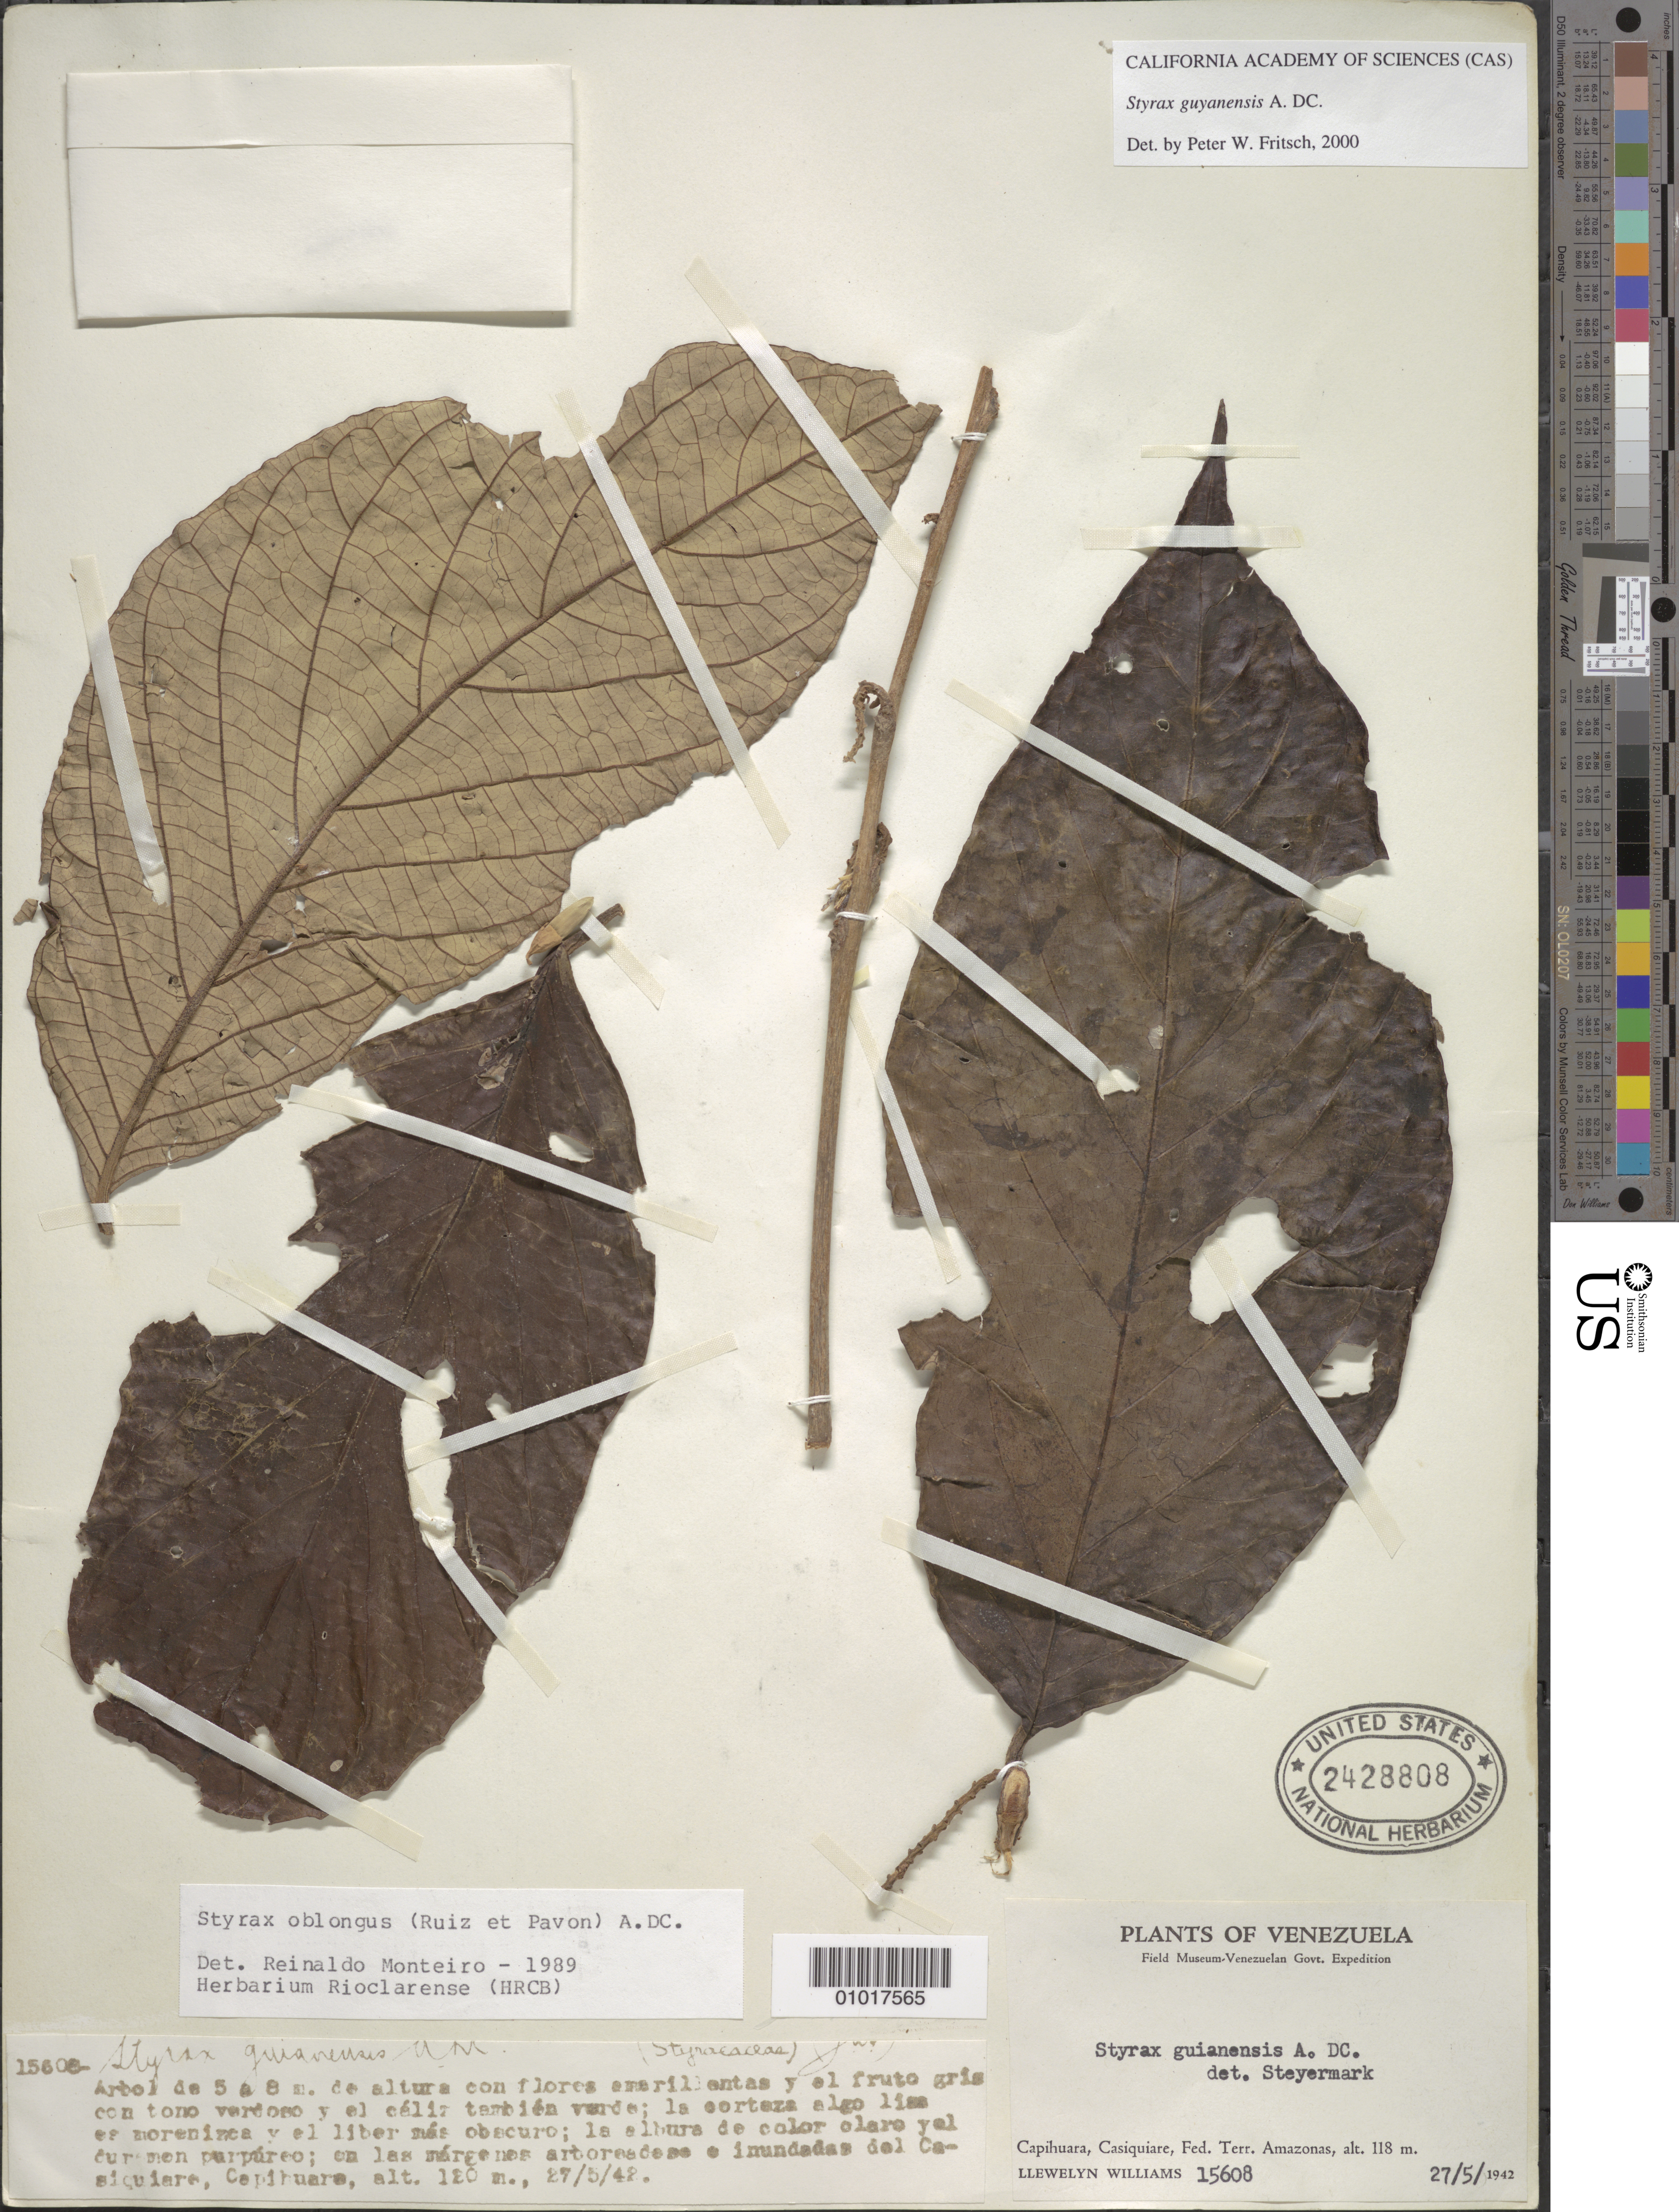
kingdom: Plantae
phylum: Tracheophyta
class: Magnoliopsida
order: Ericales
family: Styracaceae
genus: Styrax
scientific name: Styrax guyanensis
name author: A. DC.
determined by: Fritsch, Peter W.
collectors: Ll. Williams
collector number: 15608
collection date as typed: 27-May-42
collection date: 1942-05-27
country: Venezuela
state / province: Amazonas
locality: En las margenes arboreadas e inundadas del Casiquiare, Capihuara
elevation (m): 120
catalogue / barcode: US 2428808